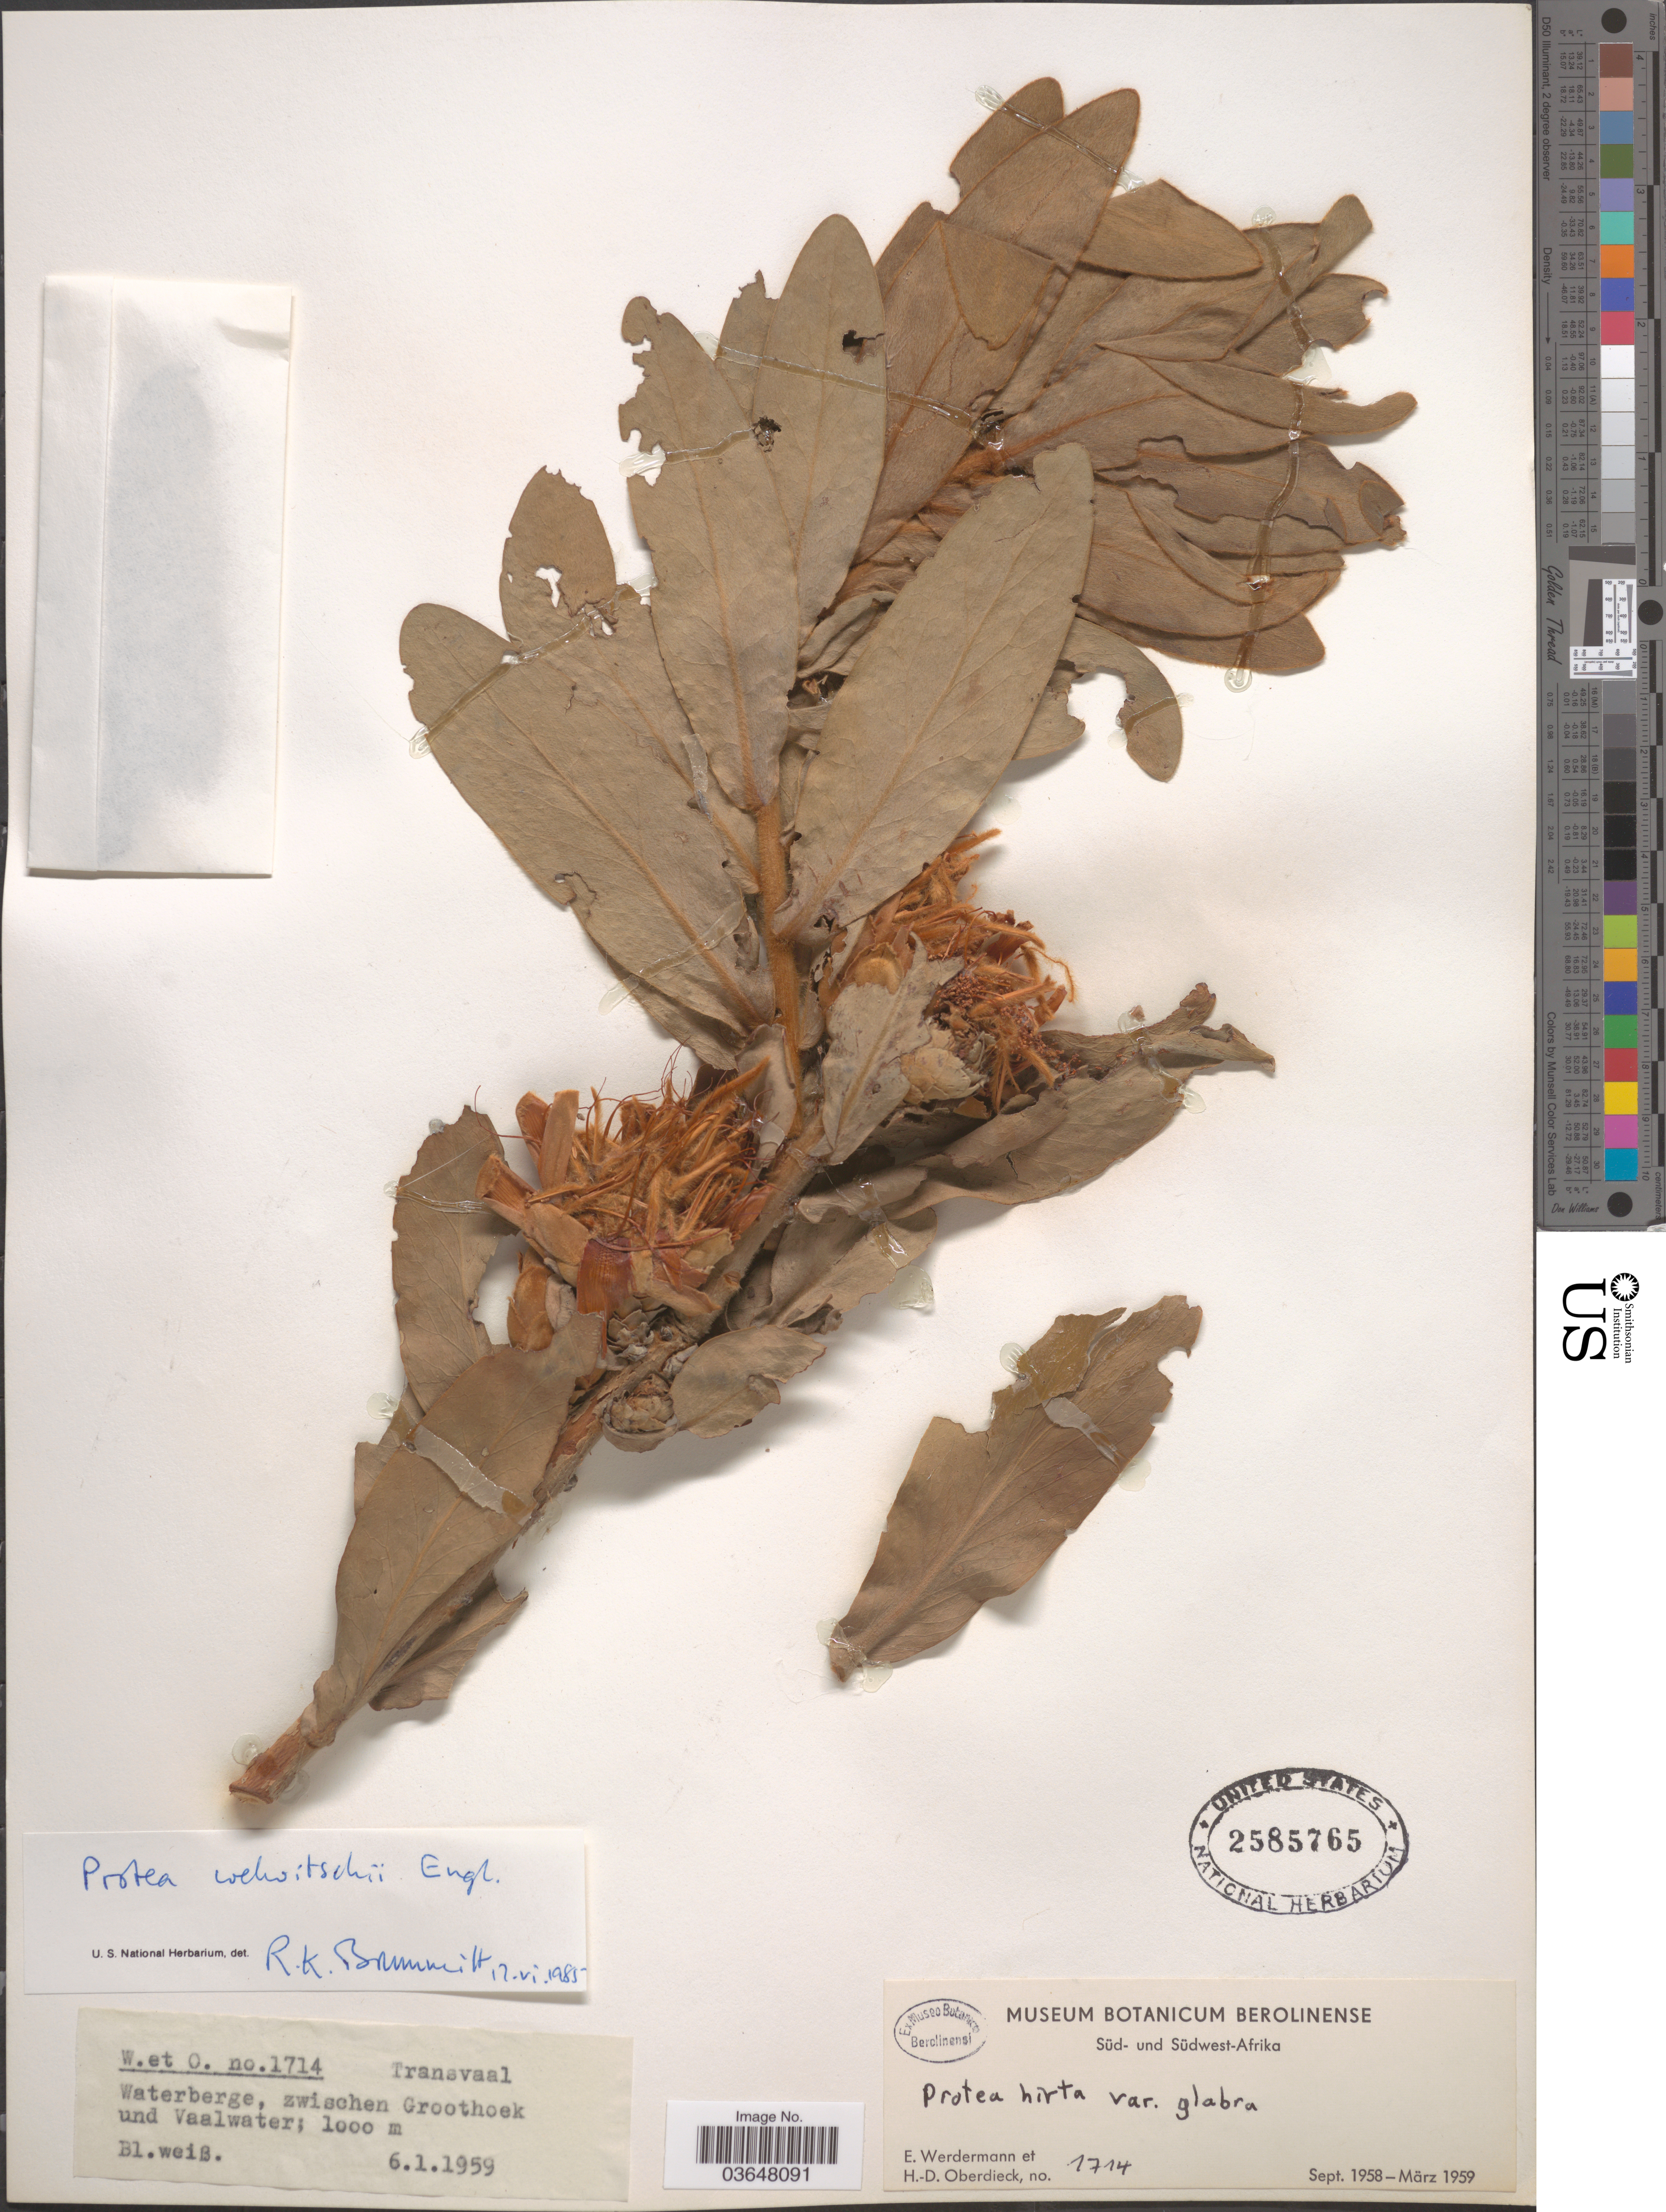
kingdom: Plantae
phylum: Tracheophyta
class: Magnoliopsida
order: Proteales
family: Proteaceae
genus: Protea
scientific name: Protea welwitschii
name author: Engl.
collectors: E. Werdermann & H. Oberdieck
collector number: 1714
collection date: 1959-01-06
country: South Africa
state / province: Limpopo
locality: Transvaal. Waterberge, zwischen Groothoek und Vaalwater.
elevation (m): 1000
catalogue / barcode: US 2585765